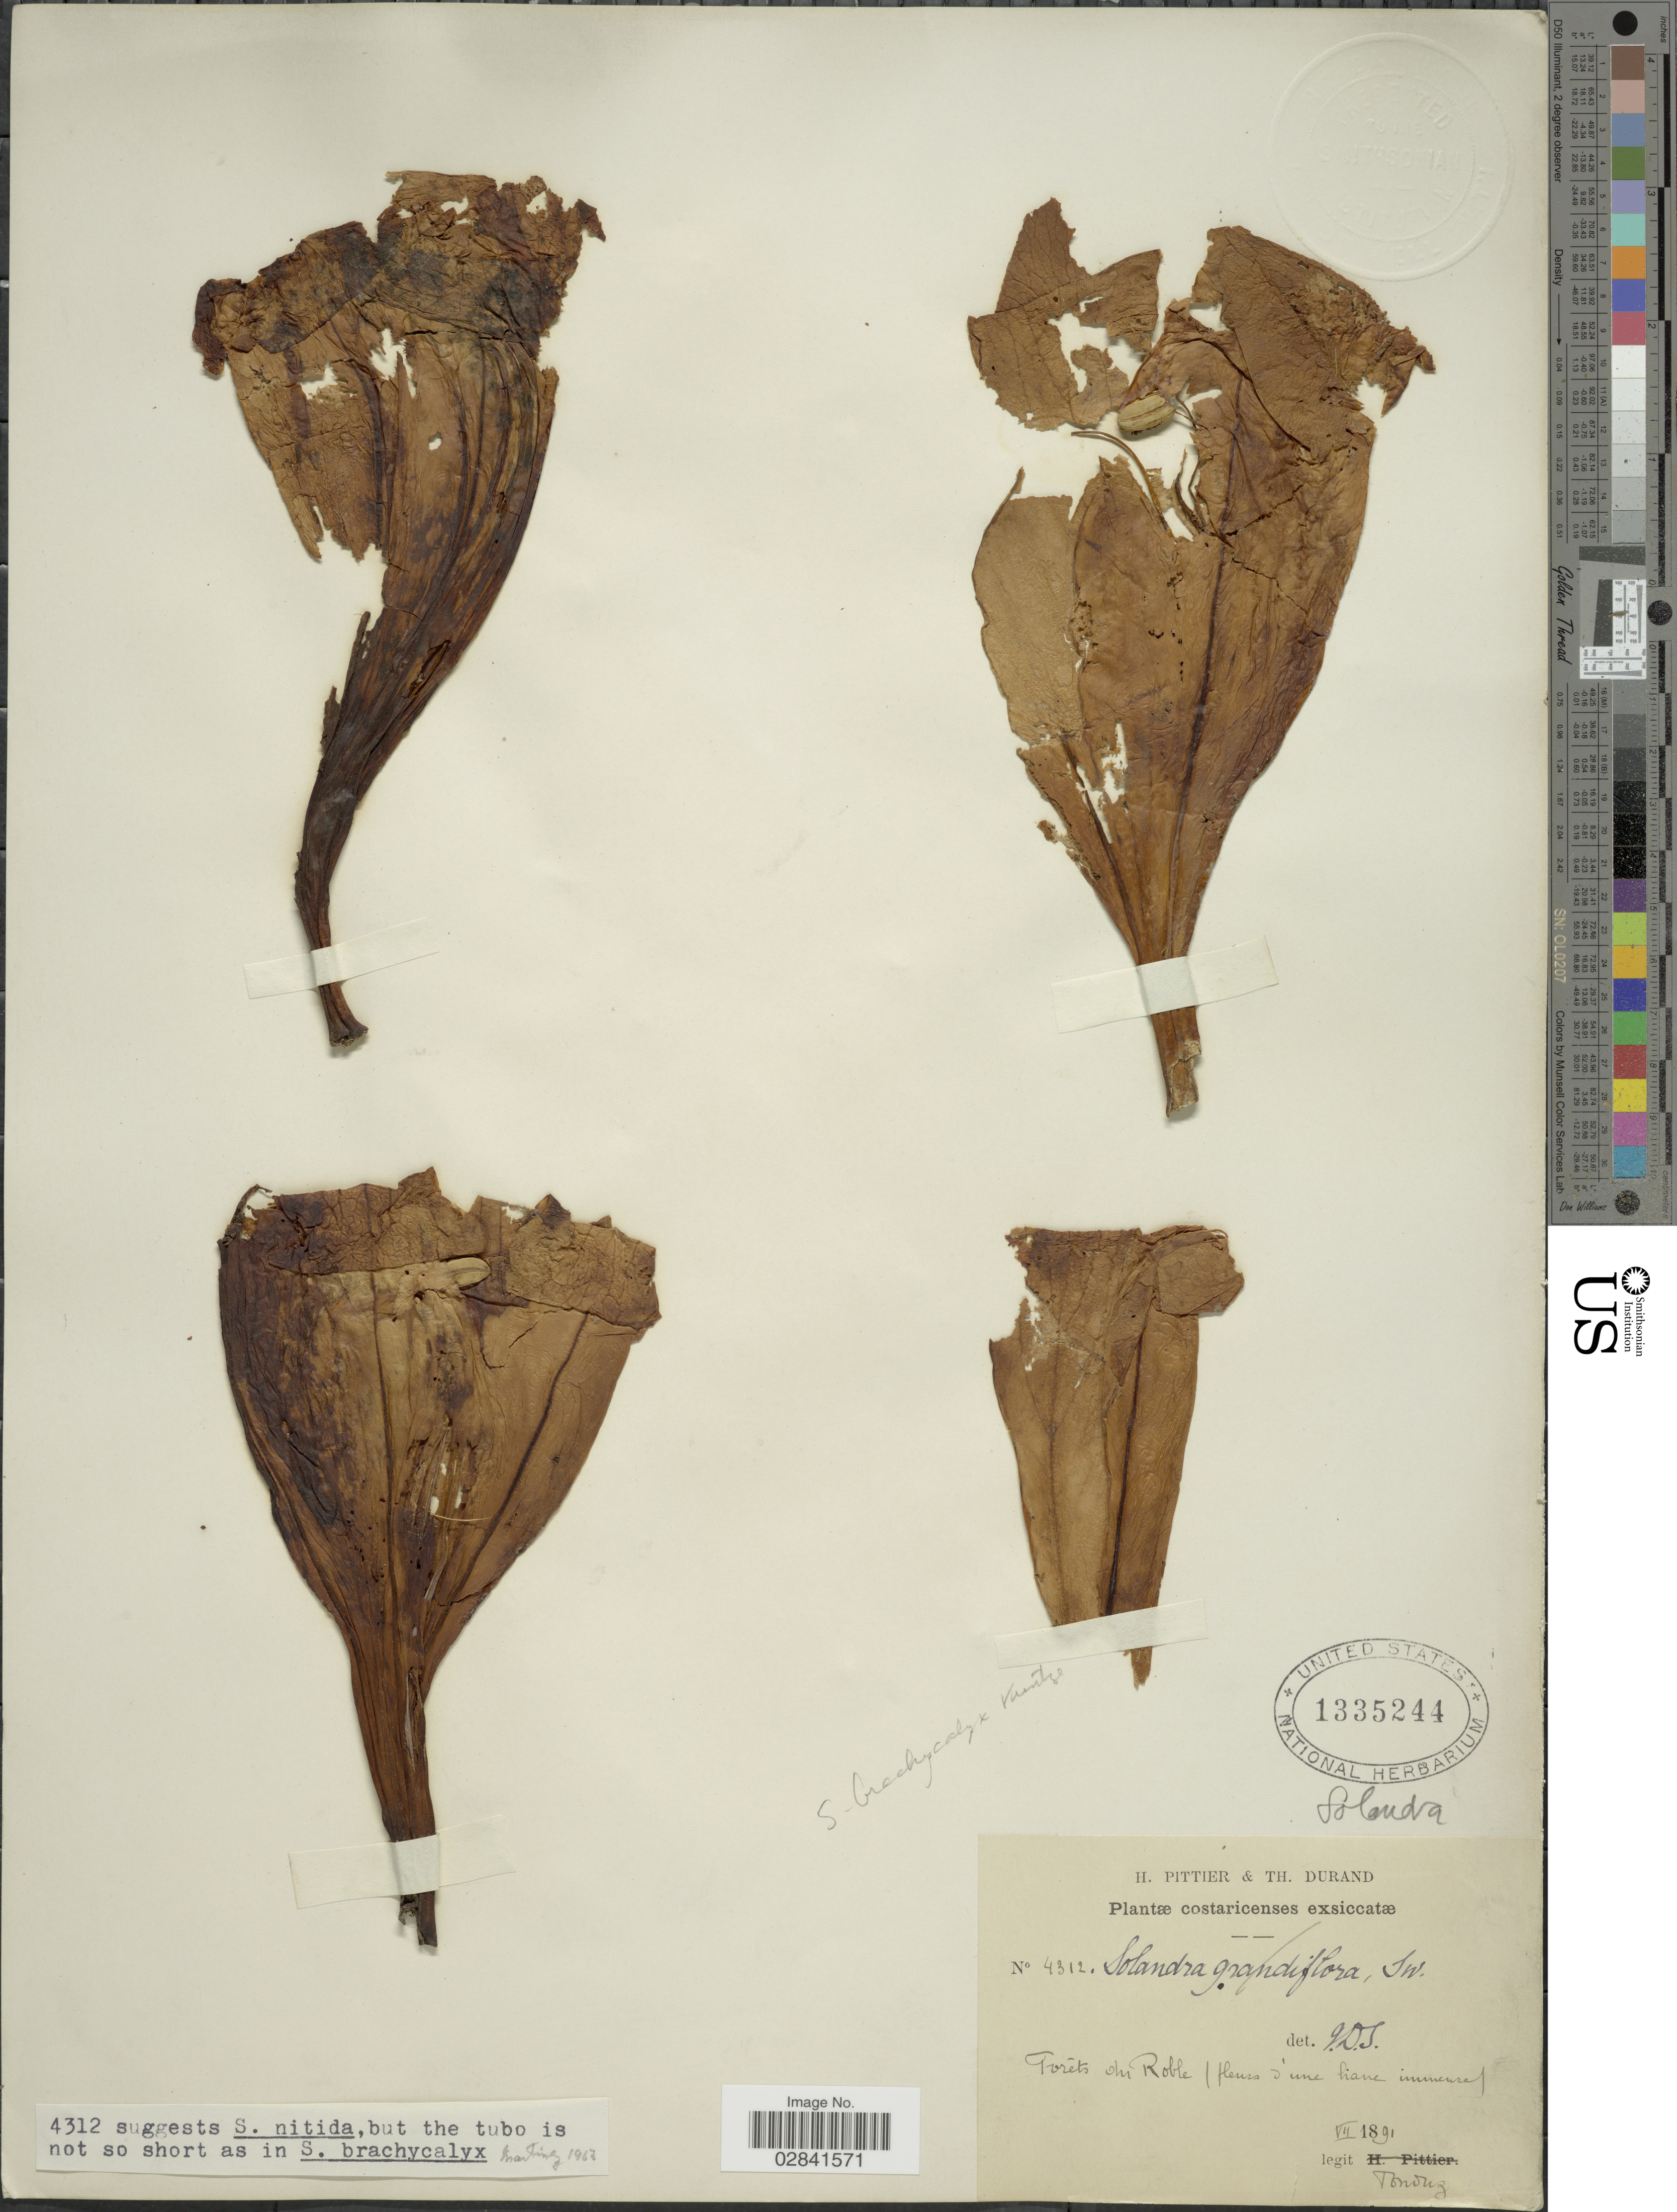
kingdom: Plantae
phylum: Tracheophyta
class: Magnoliopsida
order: Solanales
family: Solanaceae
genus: Solandra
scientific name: Solandra brachycalyx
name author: Kuntze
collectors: Tonduz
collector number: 4312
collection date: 1891-07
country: Costa Rica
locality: Costaricenses. Forêts du Roble.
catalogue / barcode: US 1335244